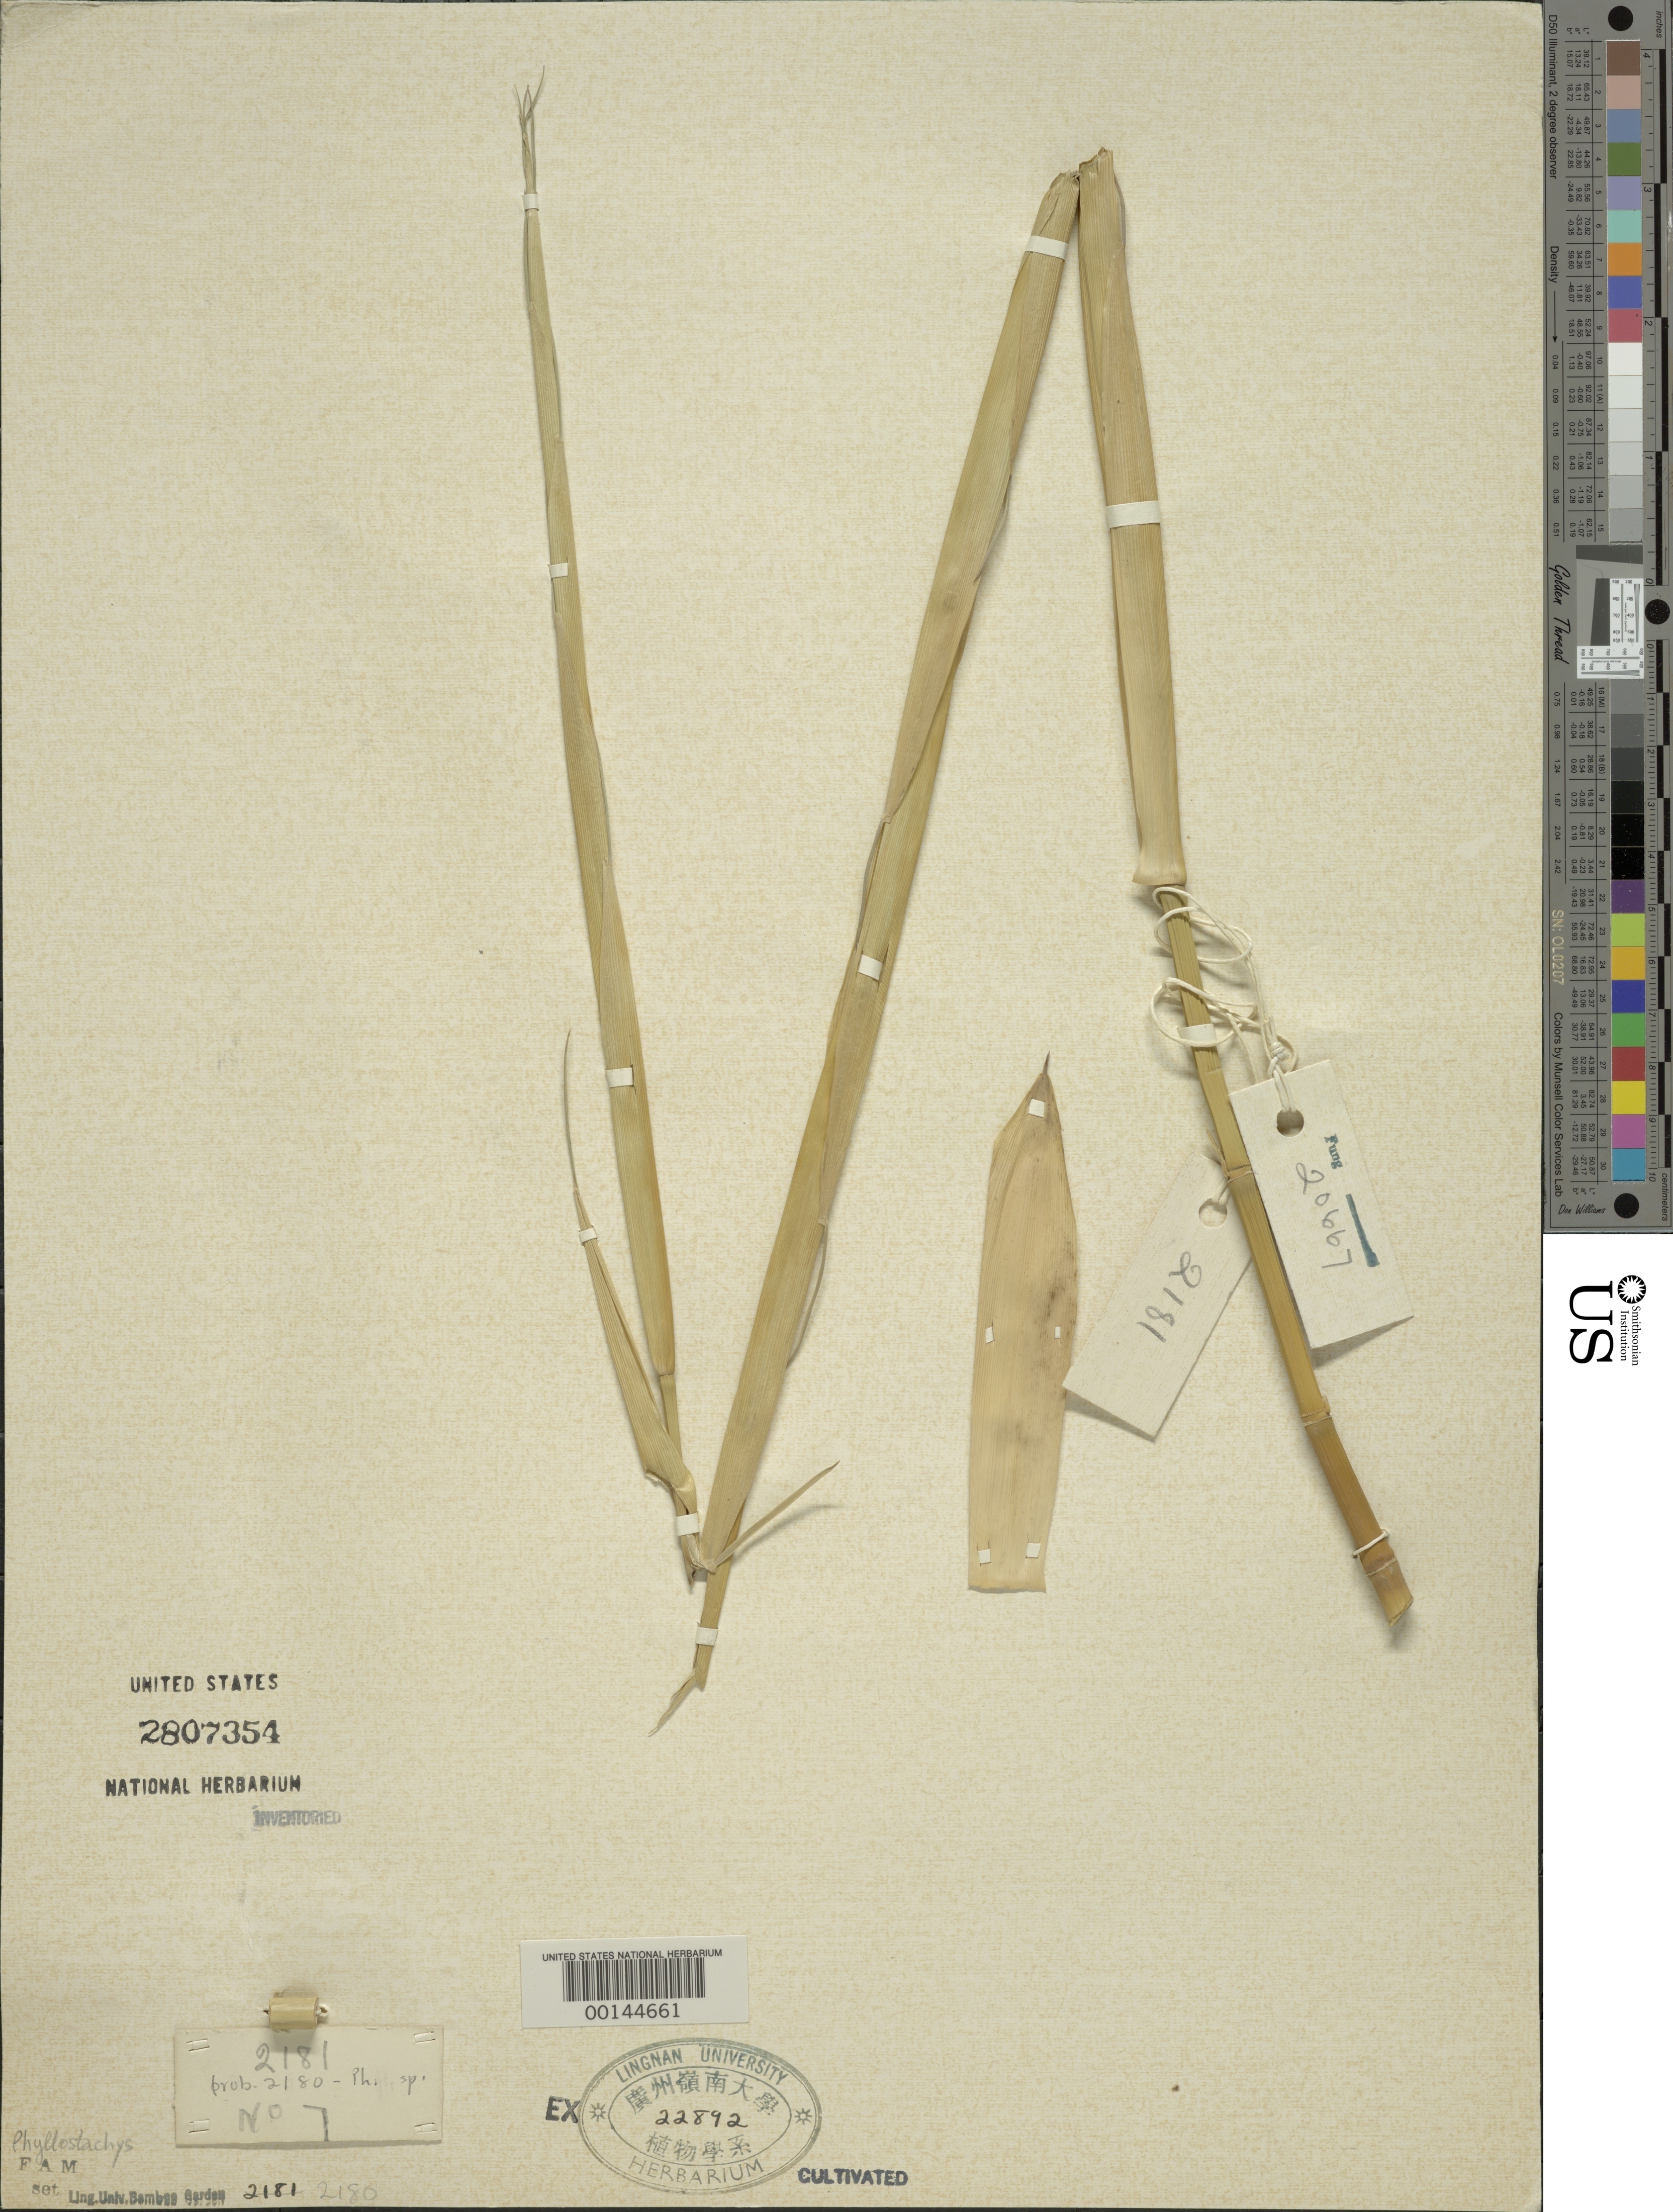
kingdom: Plantae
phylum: Tracheophyta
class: Liliopsida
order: Poales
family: Poaceae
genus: Phyllostachys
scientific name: Phyllostachys sp.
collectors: H. L. Fung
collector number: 20667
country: China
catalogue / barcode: US 2807354